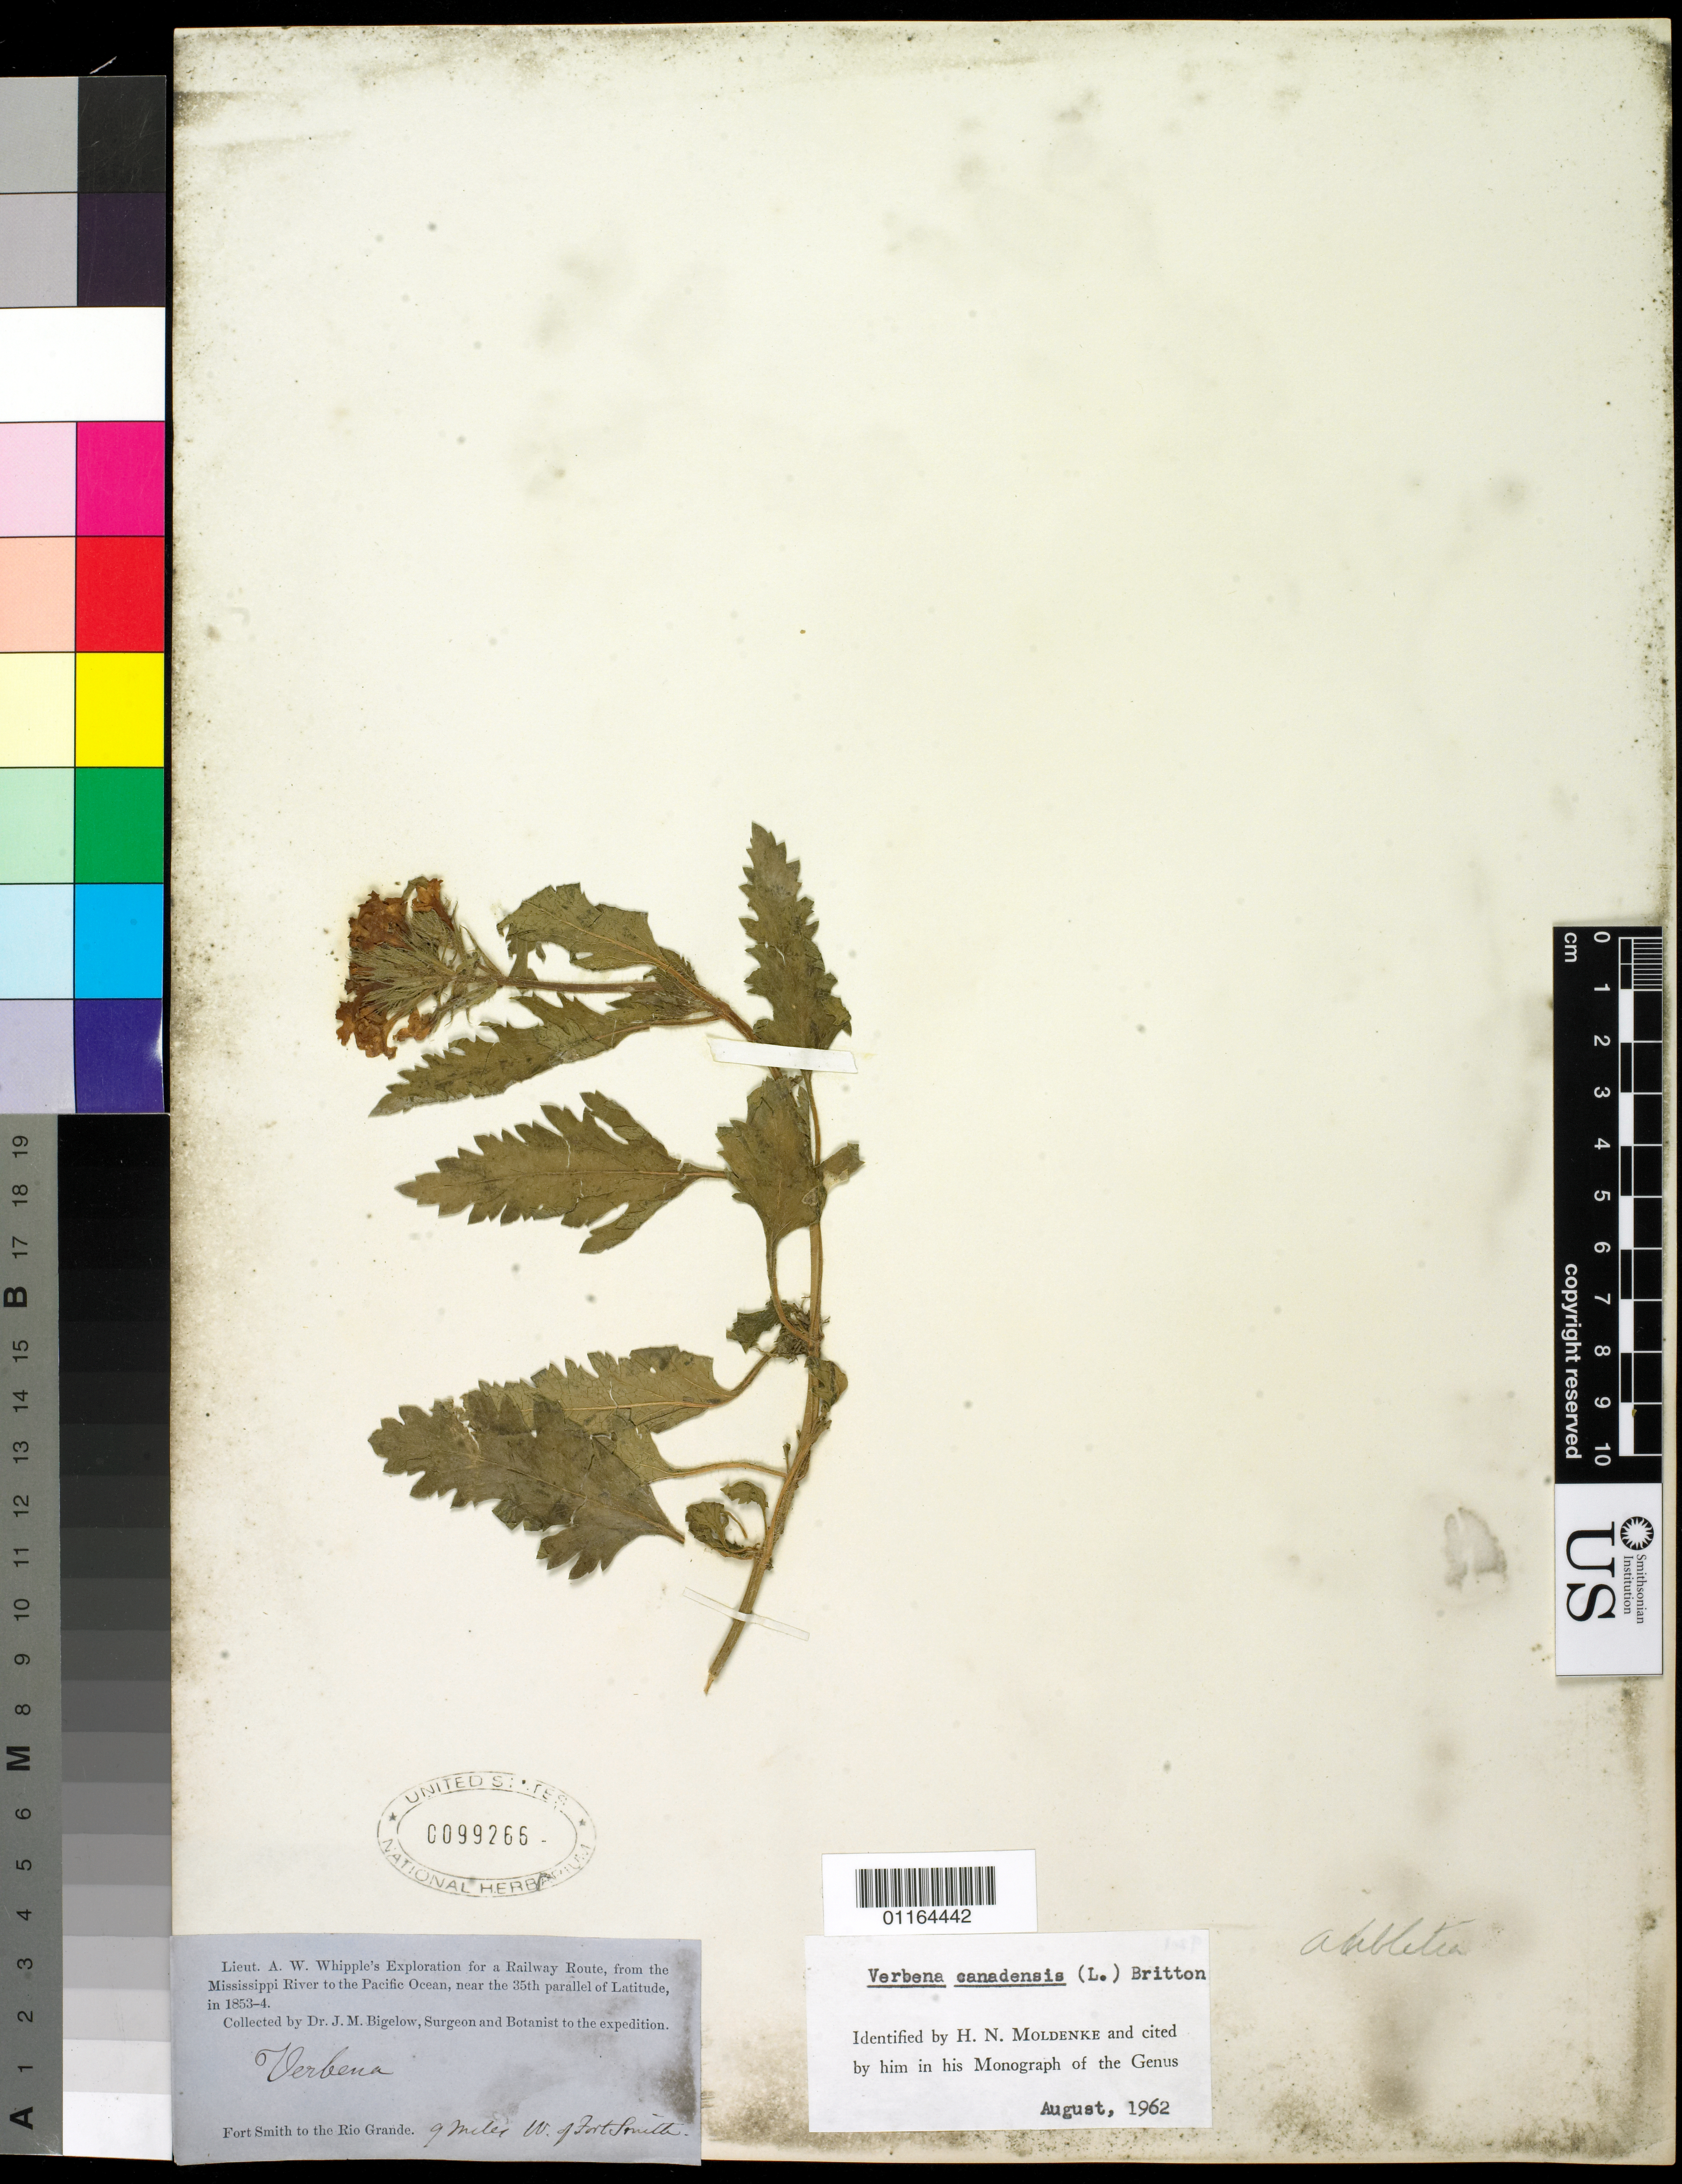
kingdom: Plantae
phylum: Tracheophyta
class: Magnoliopsida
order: Lamiales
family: Verbenaceae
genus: Verbena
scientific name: Verbena canadensis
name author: (L.) Britton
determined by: Moldenke, H. N.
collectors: J. M. Bigelow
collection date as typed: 1853 to -- --- 1854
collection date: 1853/1854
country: United States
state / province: Arkansas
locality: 9 miles W. of Fort Smith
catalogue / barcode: US 99266